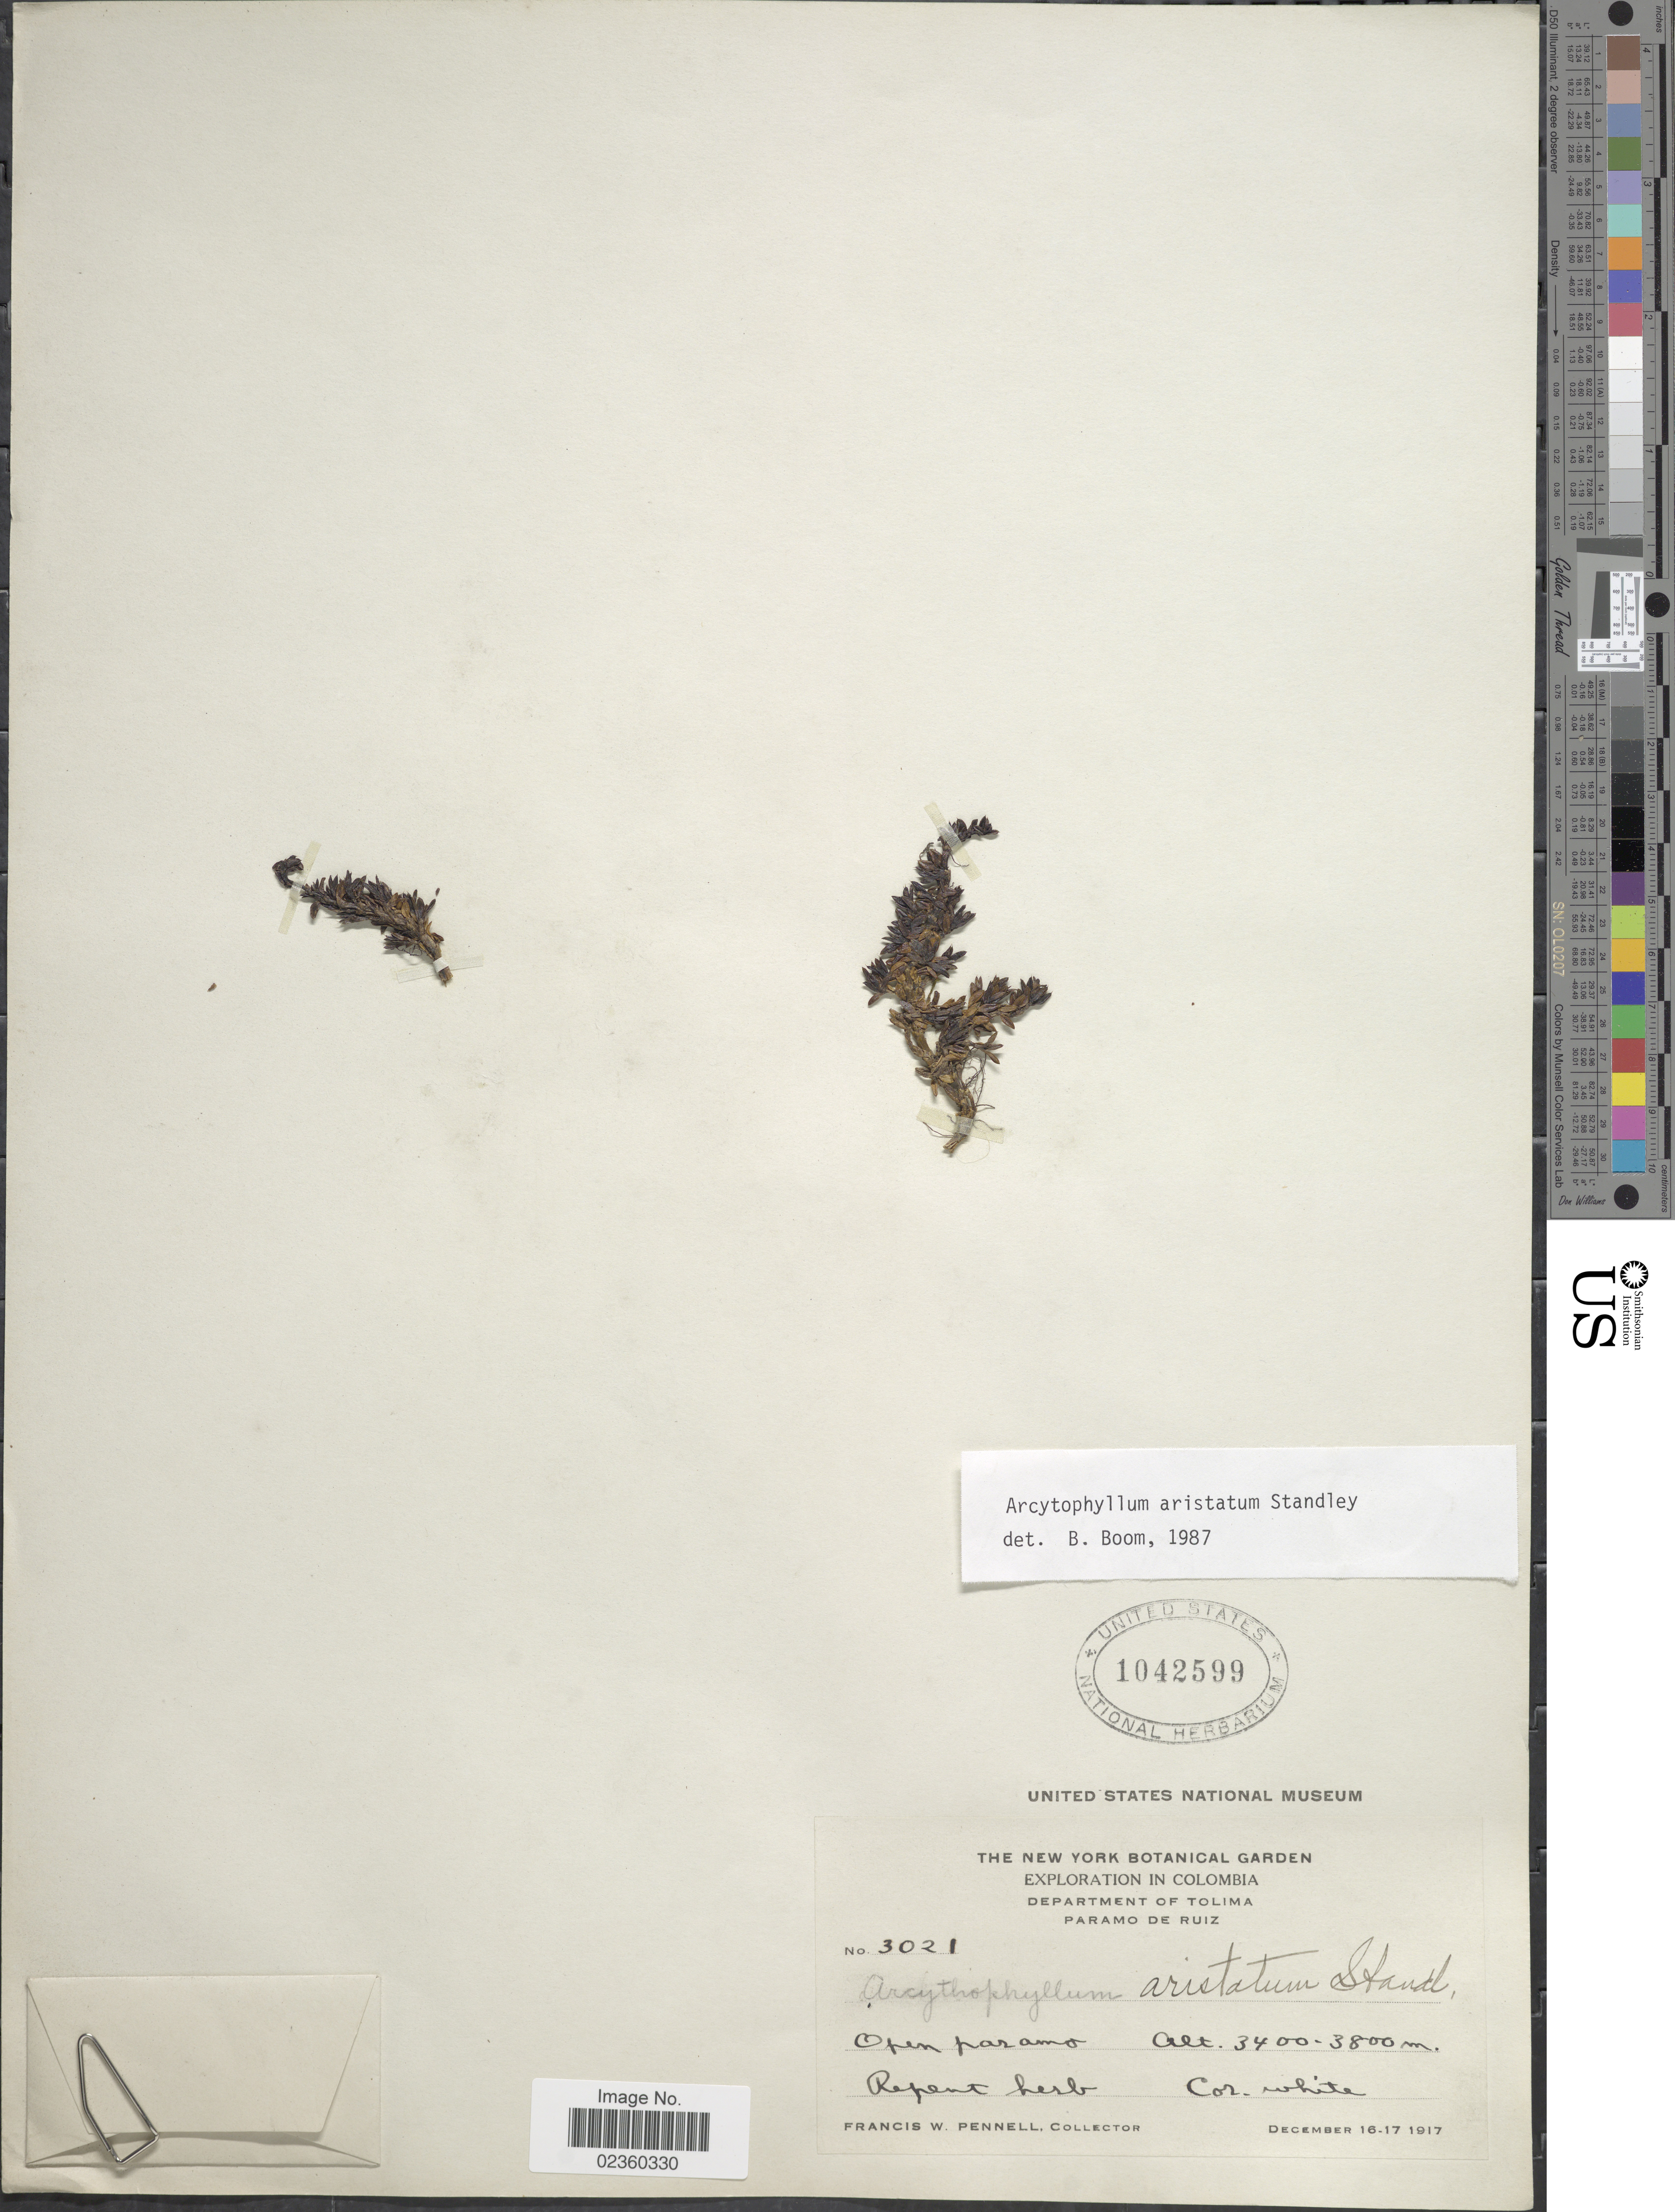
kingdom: Plantae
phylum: Tracheophyta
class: Magnoliopsida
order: Gentianales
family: Rubiaceae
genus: Arcytophyllum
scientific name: Arcytophyllum aristatum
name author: Standl.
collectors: F. W. Pennell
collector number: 3021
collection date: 1917-12-16/1917-12-17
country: Colombia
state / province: Tolima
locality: Department of Tolima, Paramo de Ruiz, Open paramo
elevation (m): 3400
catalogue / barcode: US 1042599